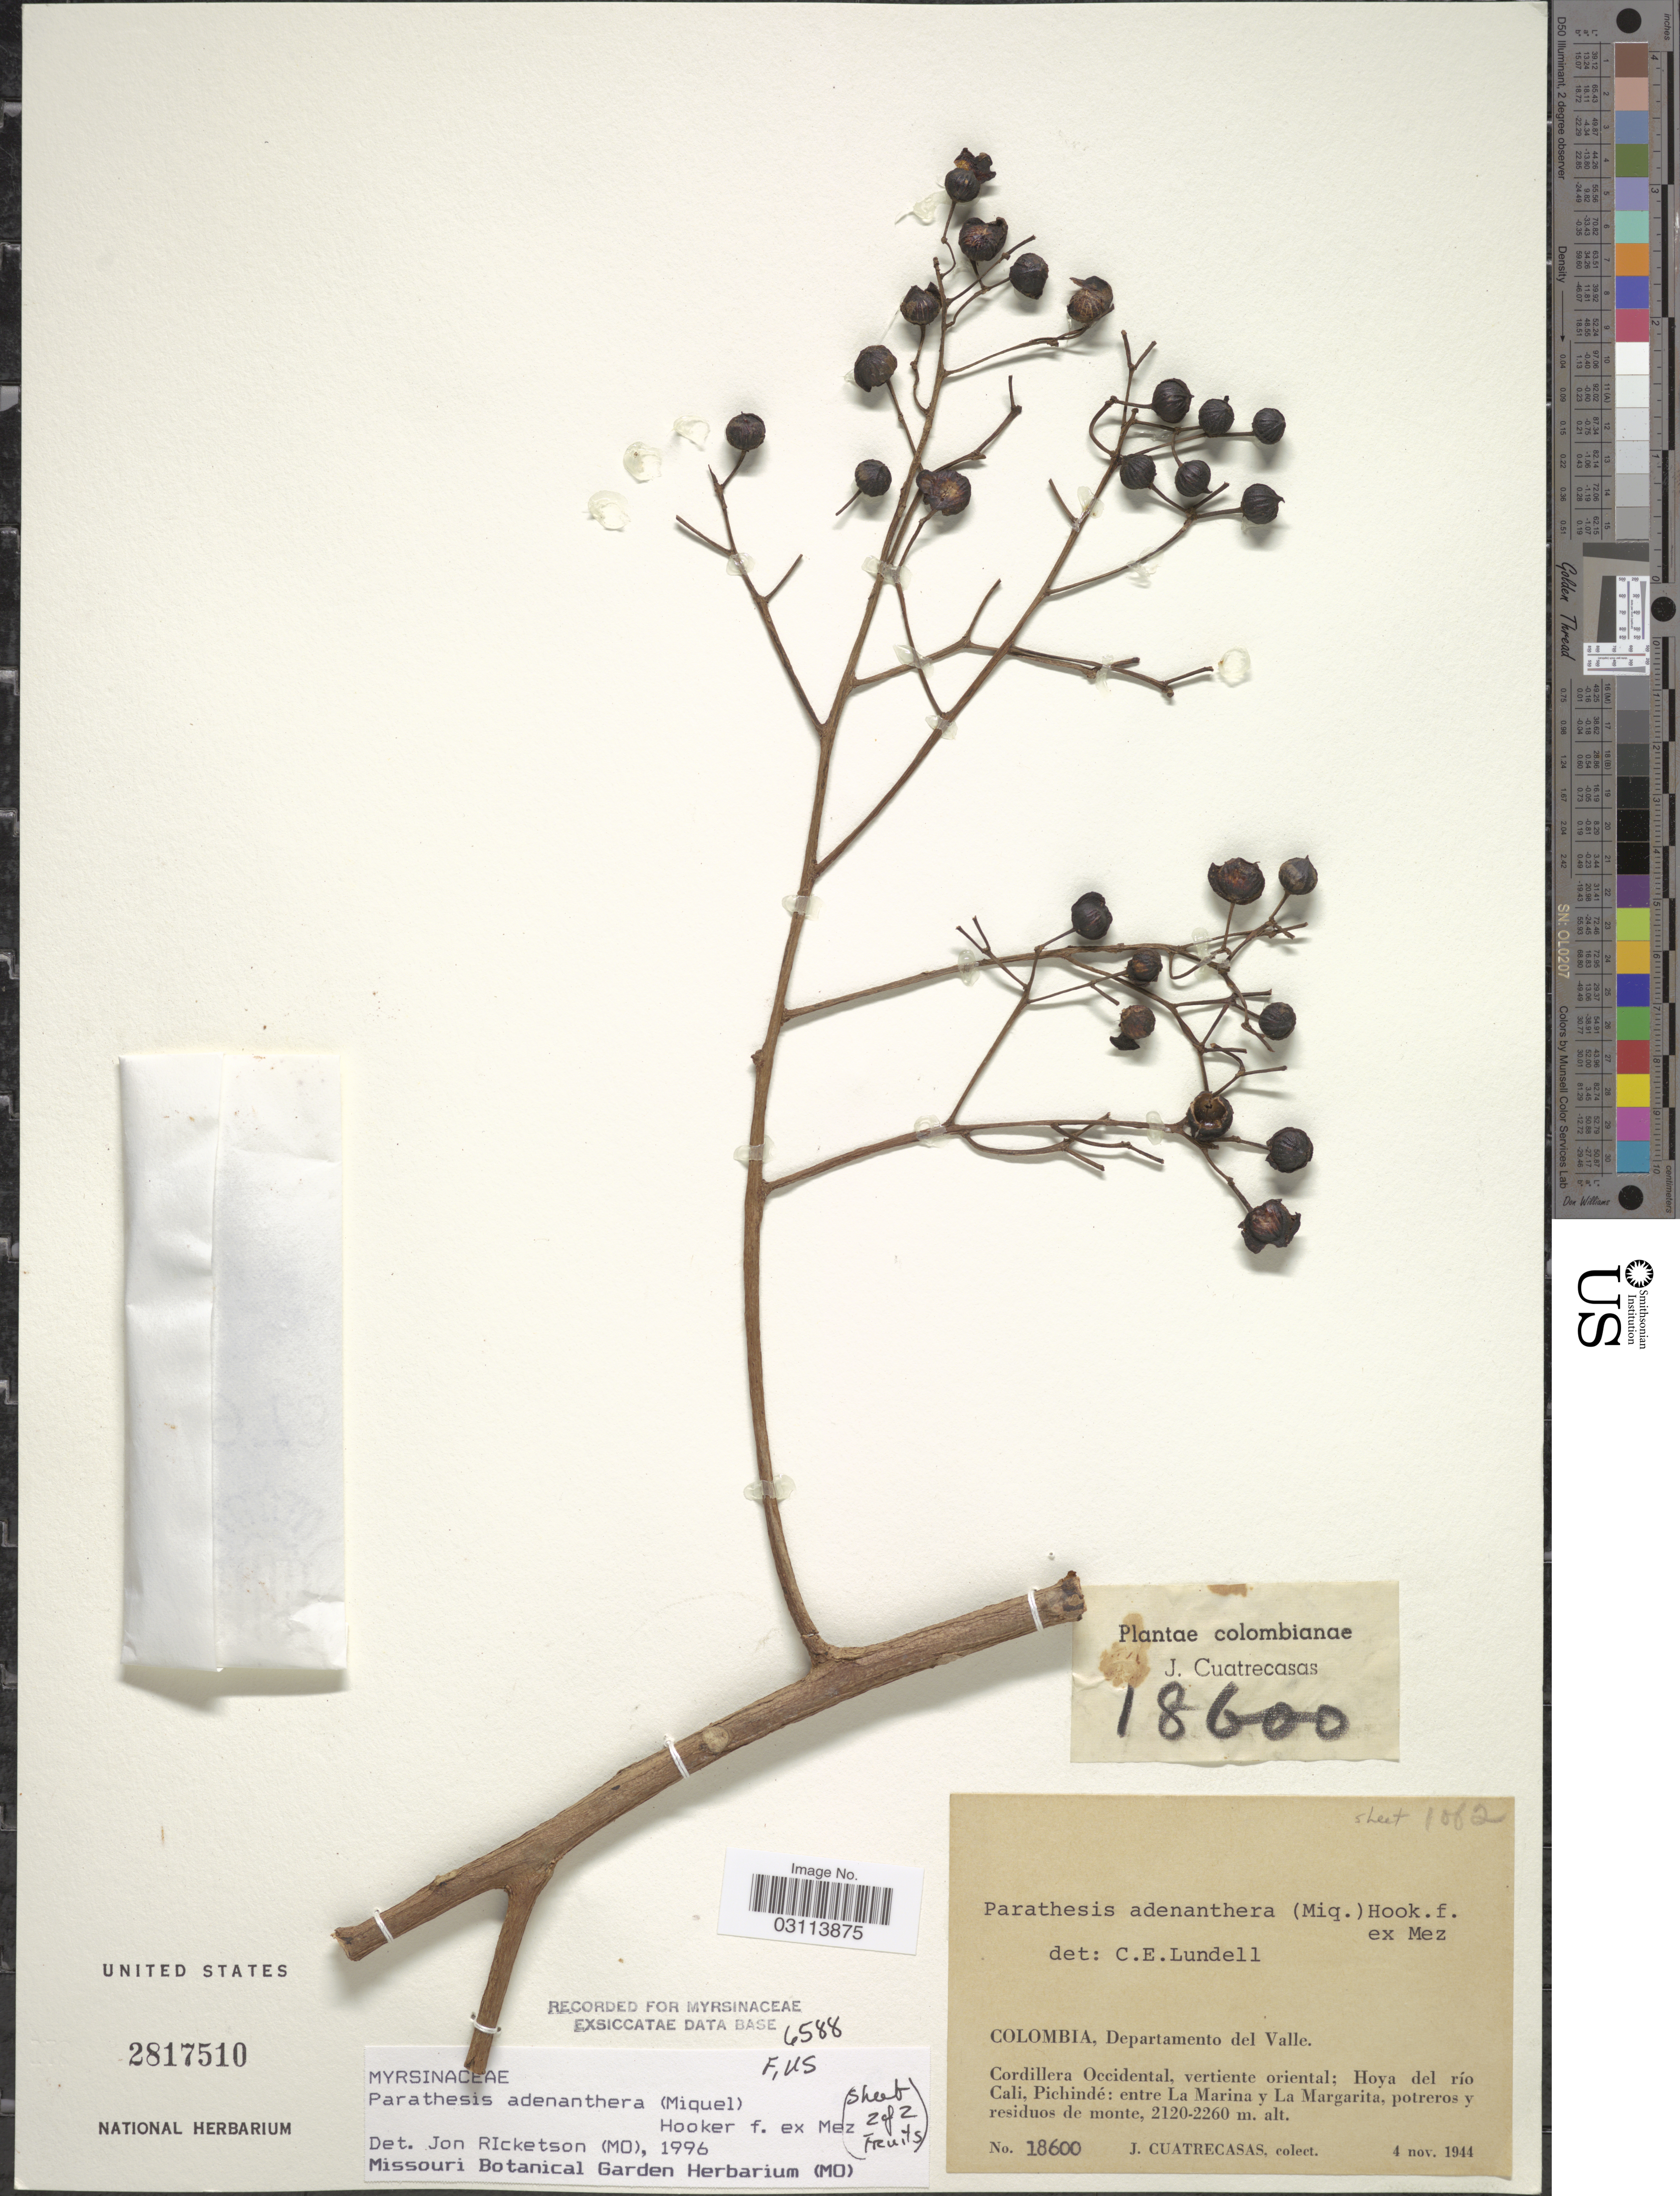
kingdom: Plantae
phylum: Tracheophyta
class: Magnoliopsida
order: Ericales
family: Primulaceae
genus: Parathesis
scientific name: Parathesis adenanthera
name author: (Miq.) Hook. f. ex Mez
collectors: J. Cuatrecasas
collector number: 18600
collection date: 1944-11-04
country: Colombia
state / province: Valle del Cauca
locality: Departamento del Valle. Cordillera Occidental, vertiente oriental; Hoya del río Cali, Pichindé: entre La Marina y La Margarita, potreros y residuos de monte.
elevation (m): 2120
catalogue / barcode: US 2817510